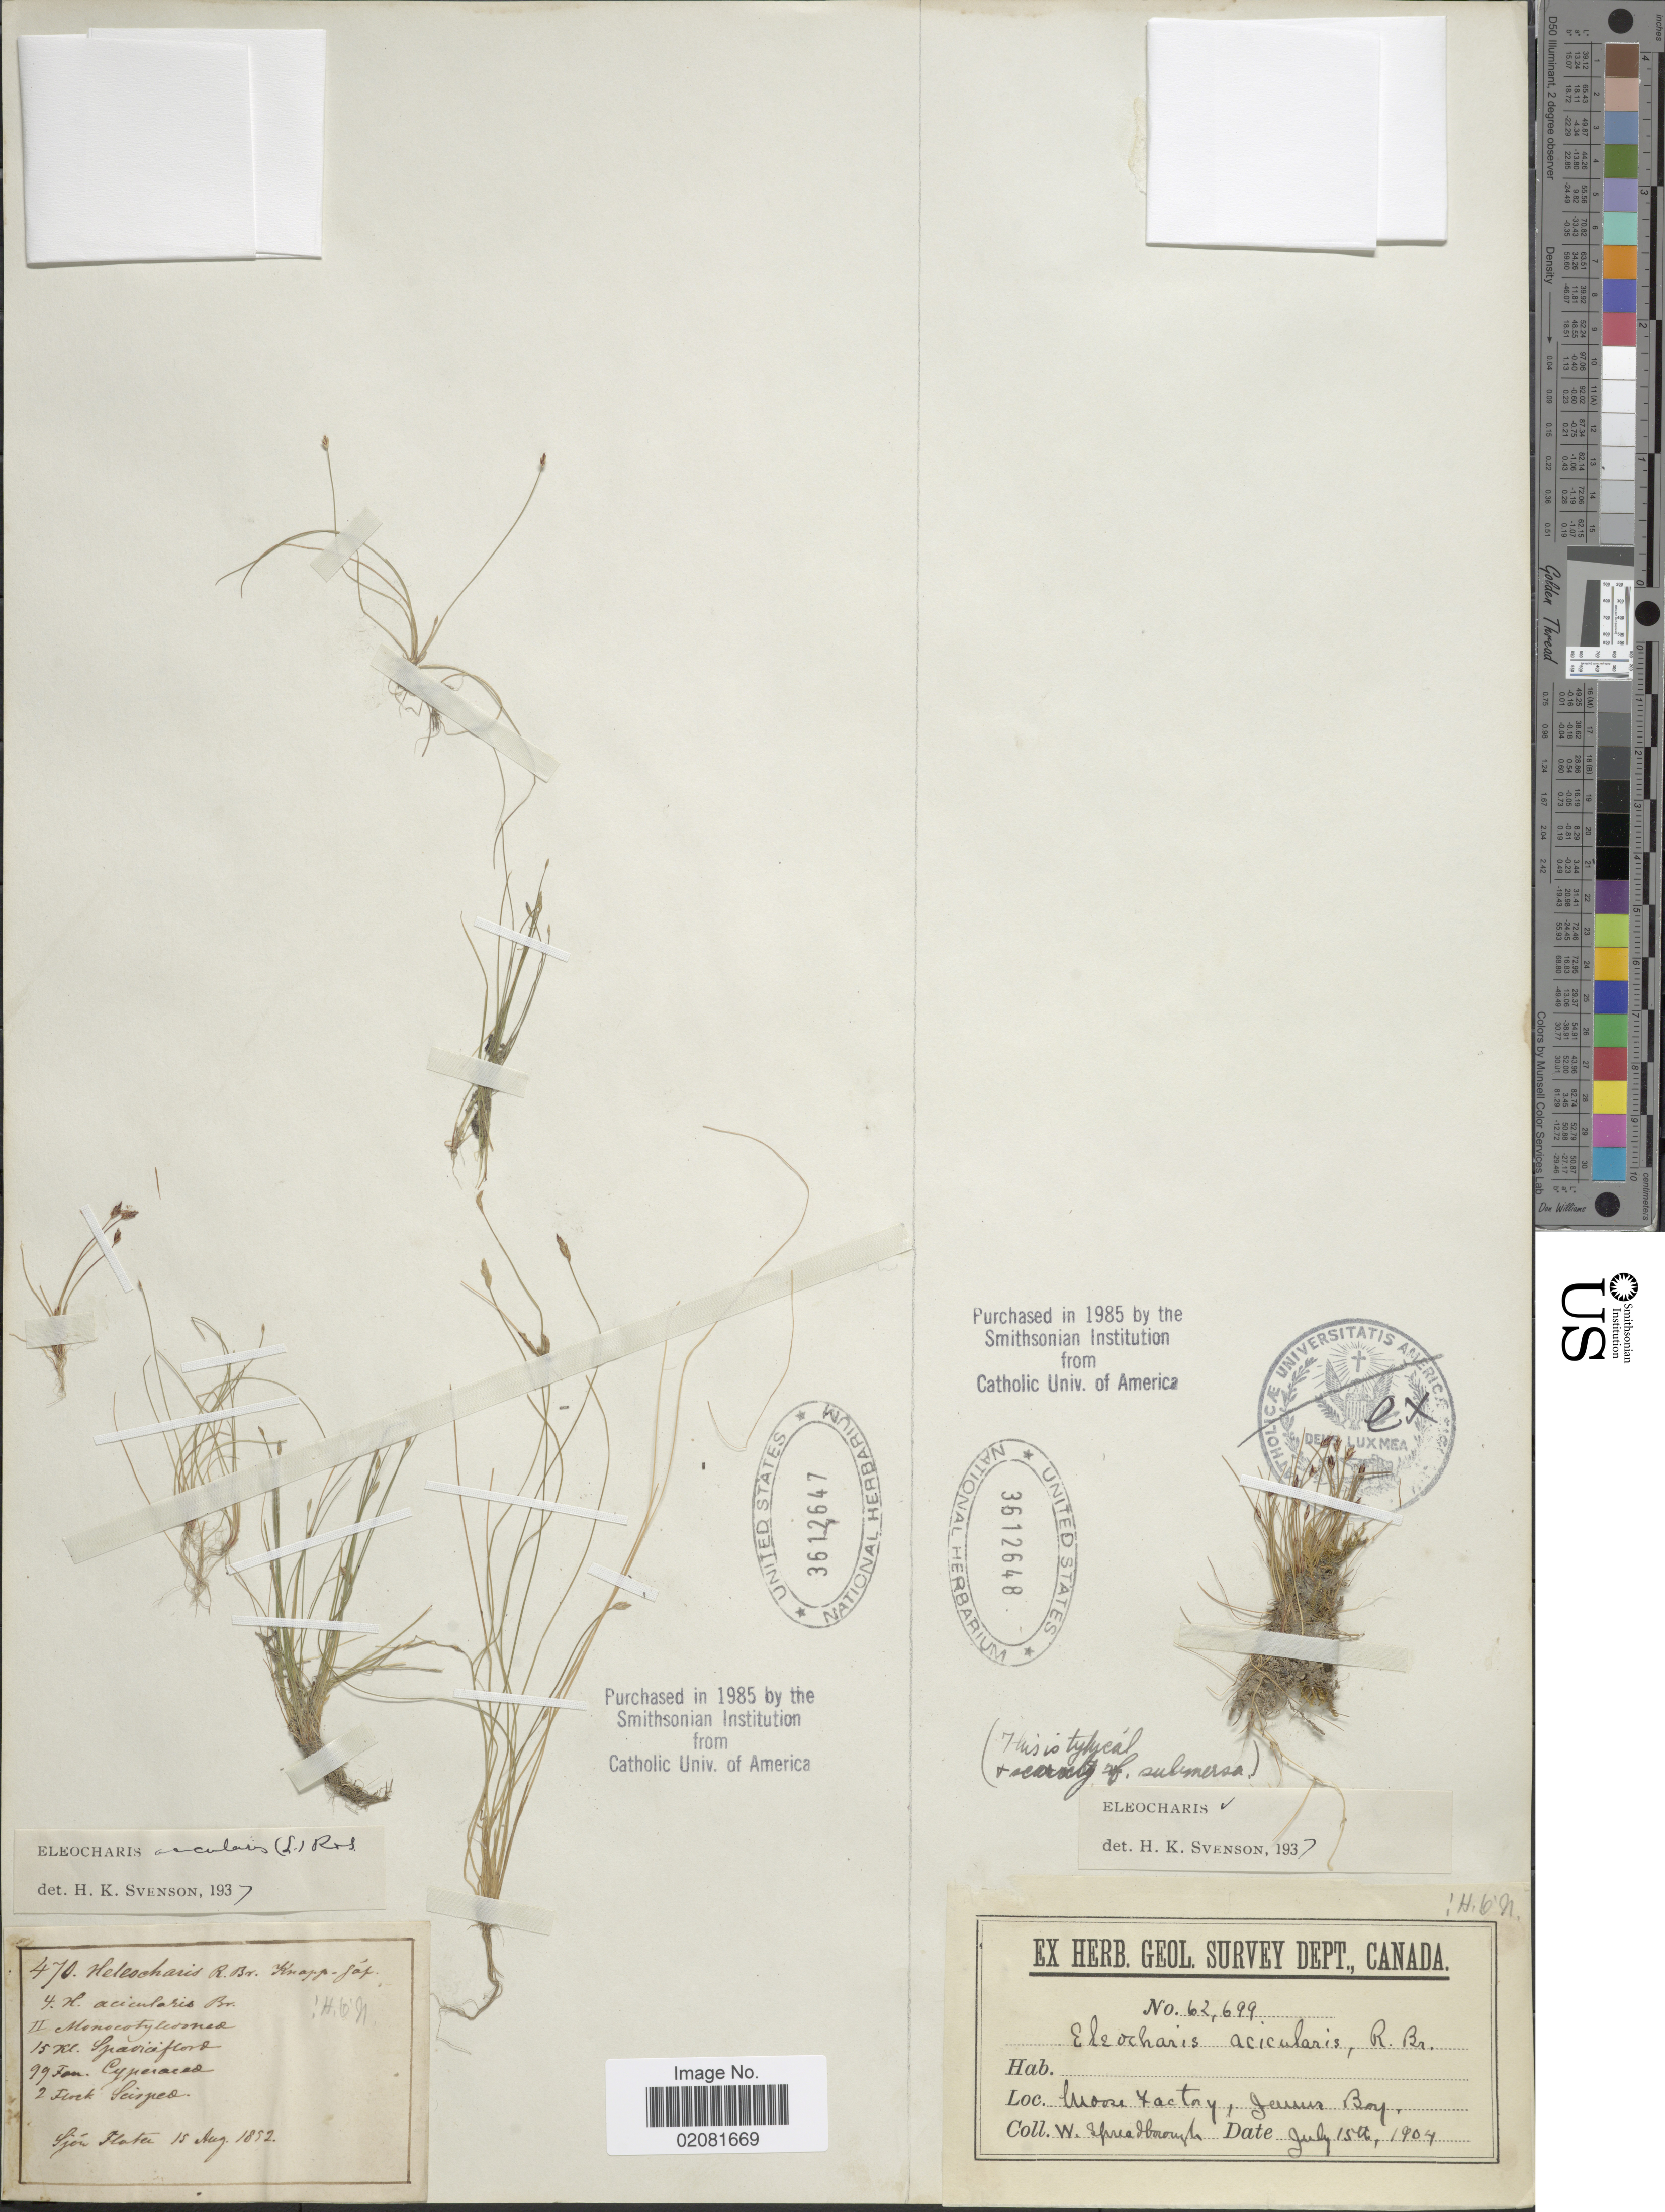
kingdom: Plantae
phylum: Tracheophyta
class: Liliopsida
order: Poales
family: Cyperaceae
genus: Eleocharis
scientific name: Eleocharis acicularis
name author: (L.) Roem. & Schult.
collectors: W. Spreadborough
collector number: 62699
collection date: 1904-07-15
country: Canada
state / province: Ontario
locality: Moose Factory, James Bay.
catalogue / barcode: US 3612648-2